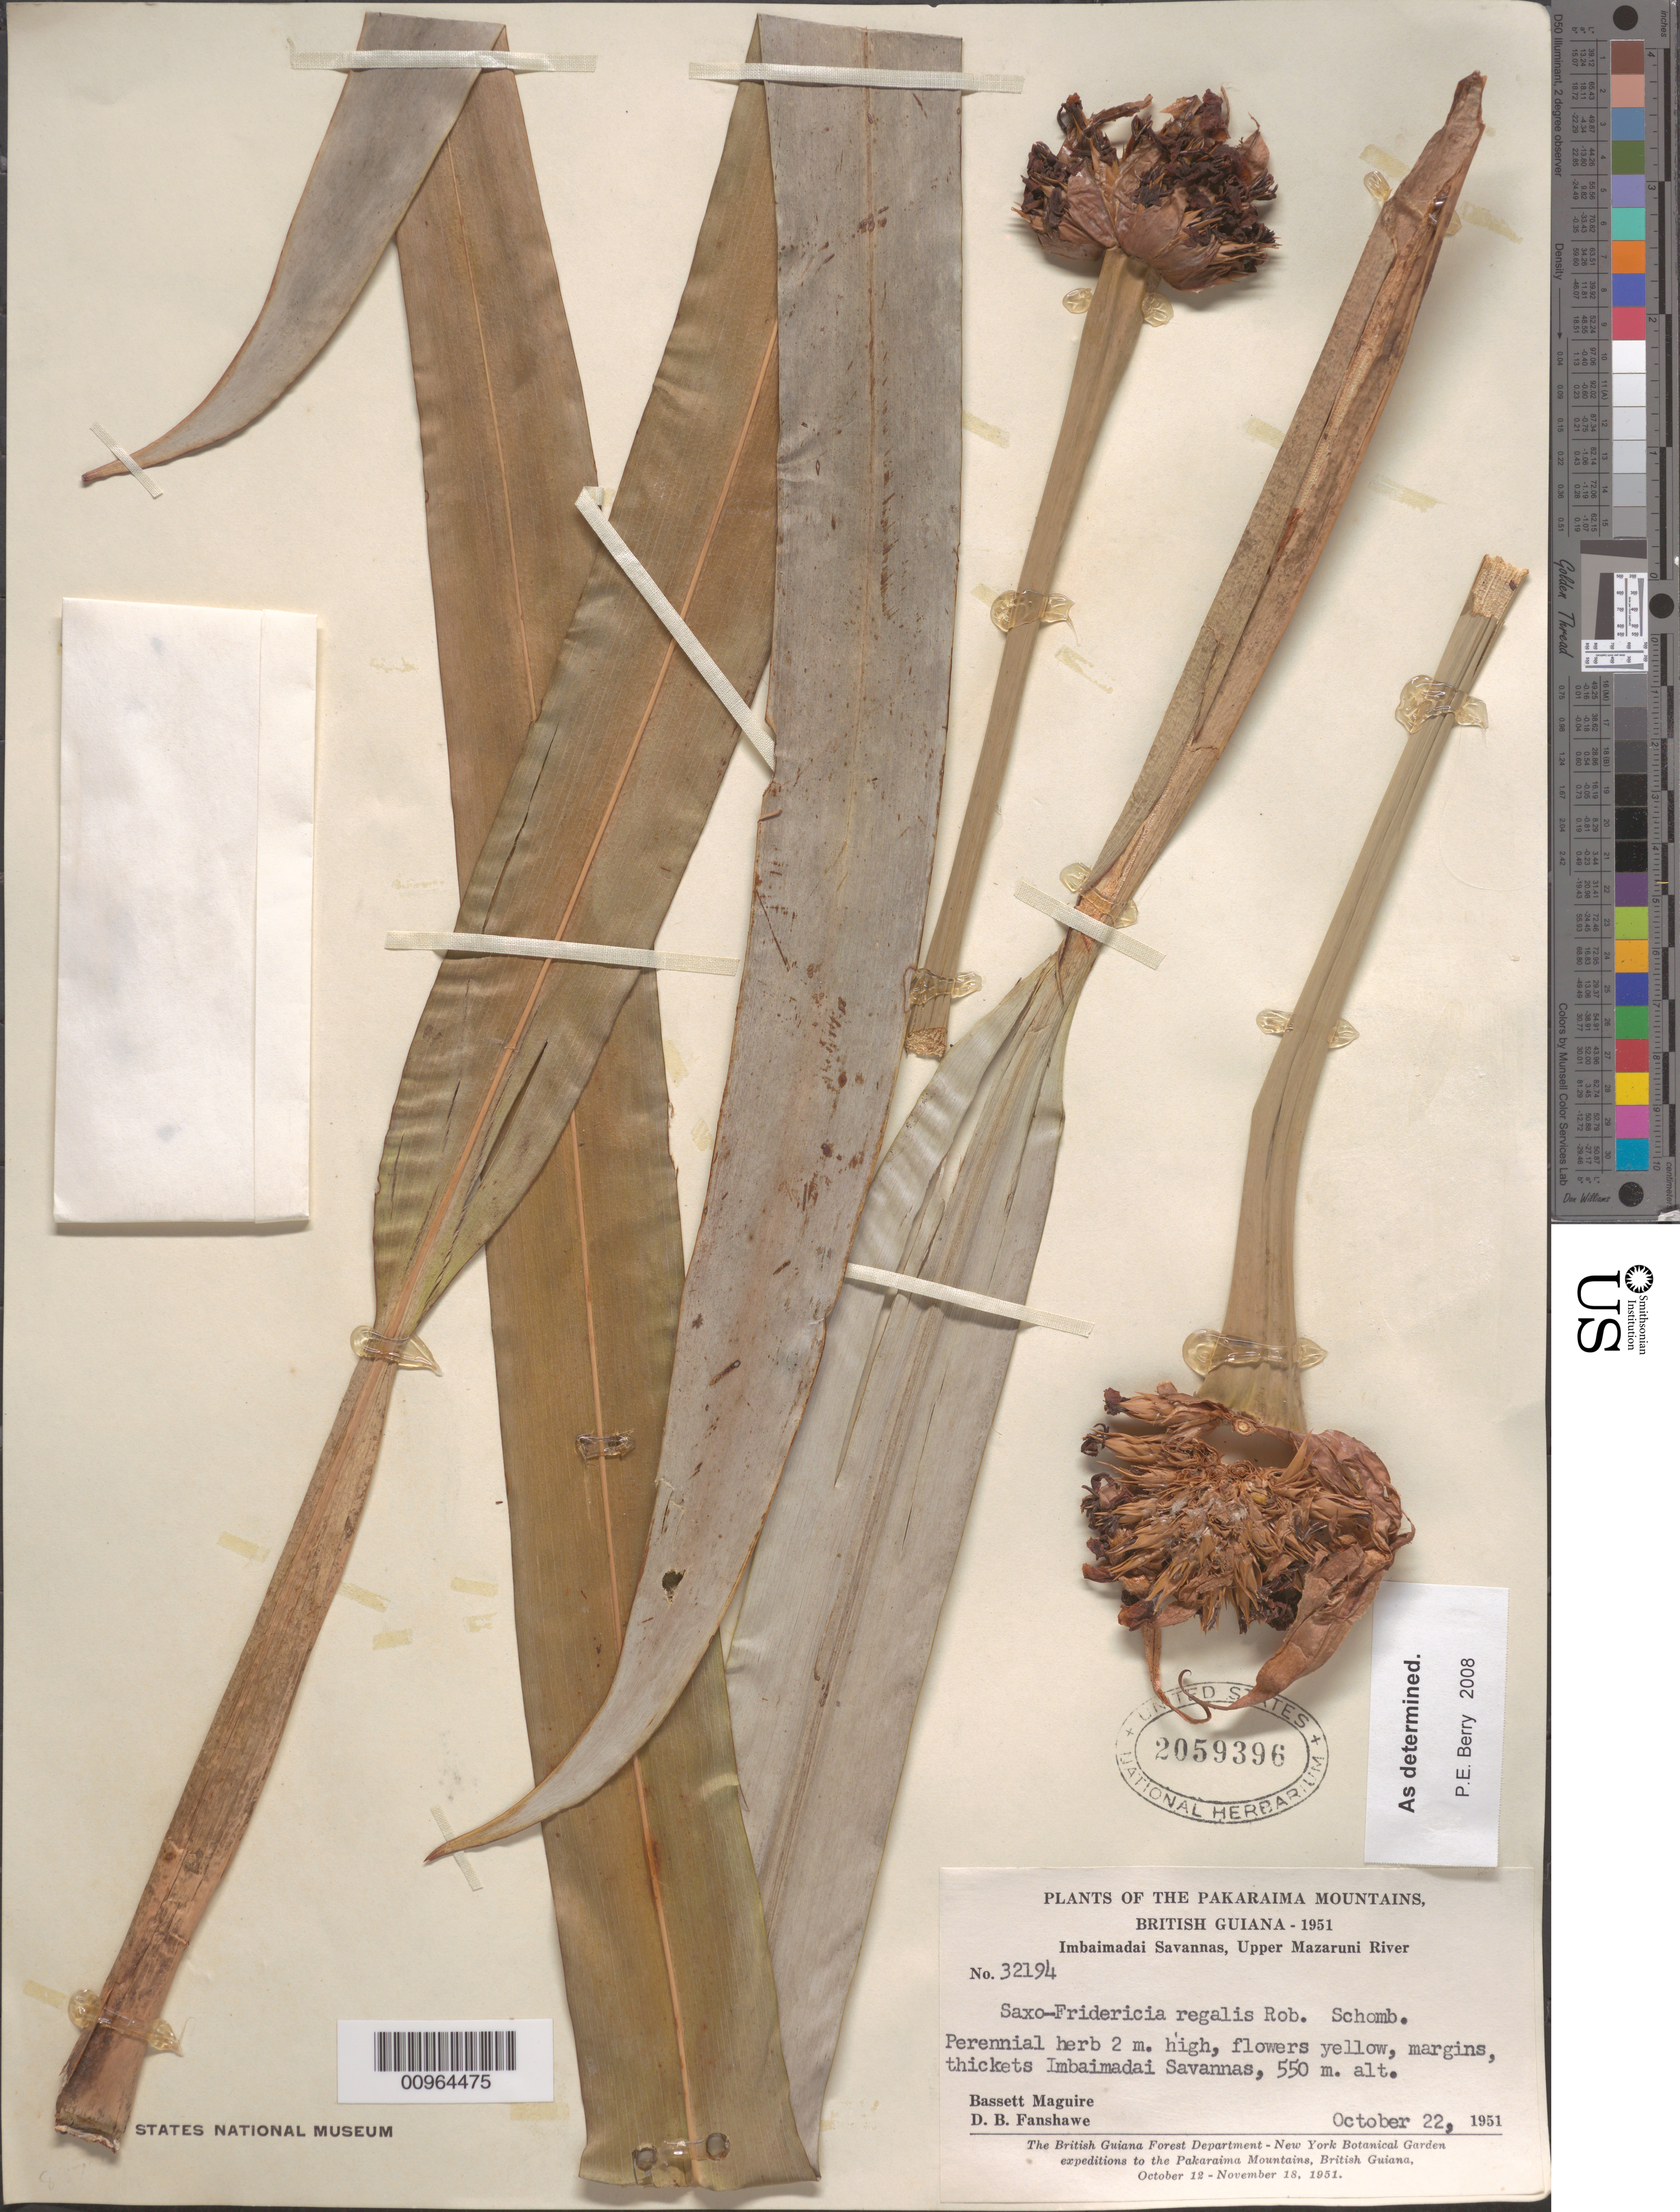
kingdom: Plantae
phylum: Tracheophyta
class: Liliopsida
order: Poales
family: Rapateaceae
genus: Saxofridericia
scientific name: Saxofridericia regalis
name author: R.H. Schomb.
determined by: Berry, P. E., (WIS), University of Wisconsin - Madison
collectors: B. Maguire & D. B. Fanshawe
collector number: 32194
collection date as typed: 22-Oct-51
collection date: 1951-10-22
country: Guyana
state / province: Cuyuni-Mazaruni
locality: Imbaimadai Savannas, Pakaraima Mts., Upper Mazaruni River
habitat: Savanna margins, thickets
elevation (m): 550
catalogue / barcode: US 2059396